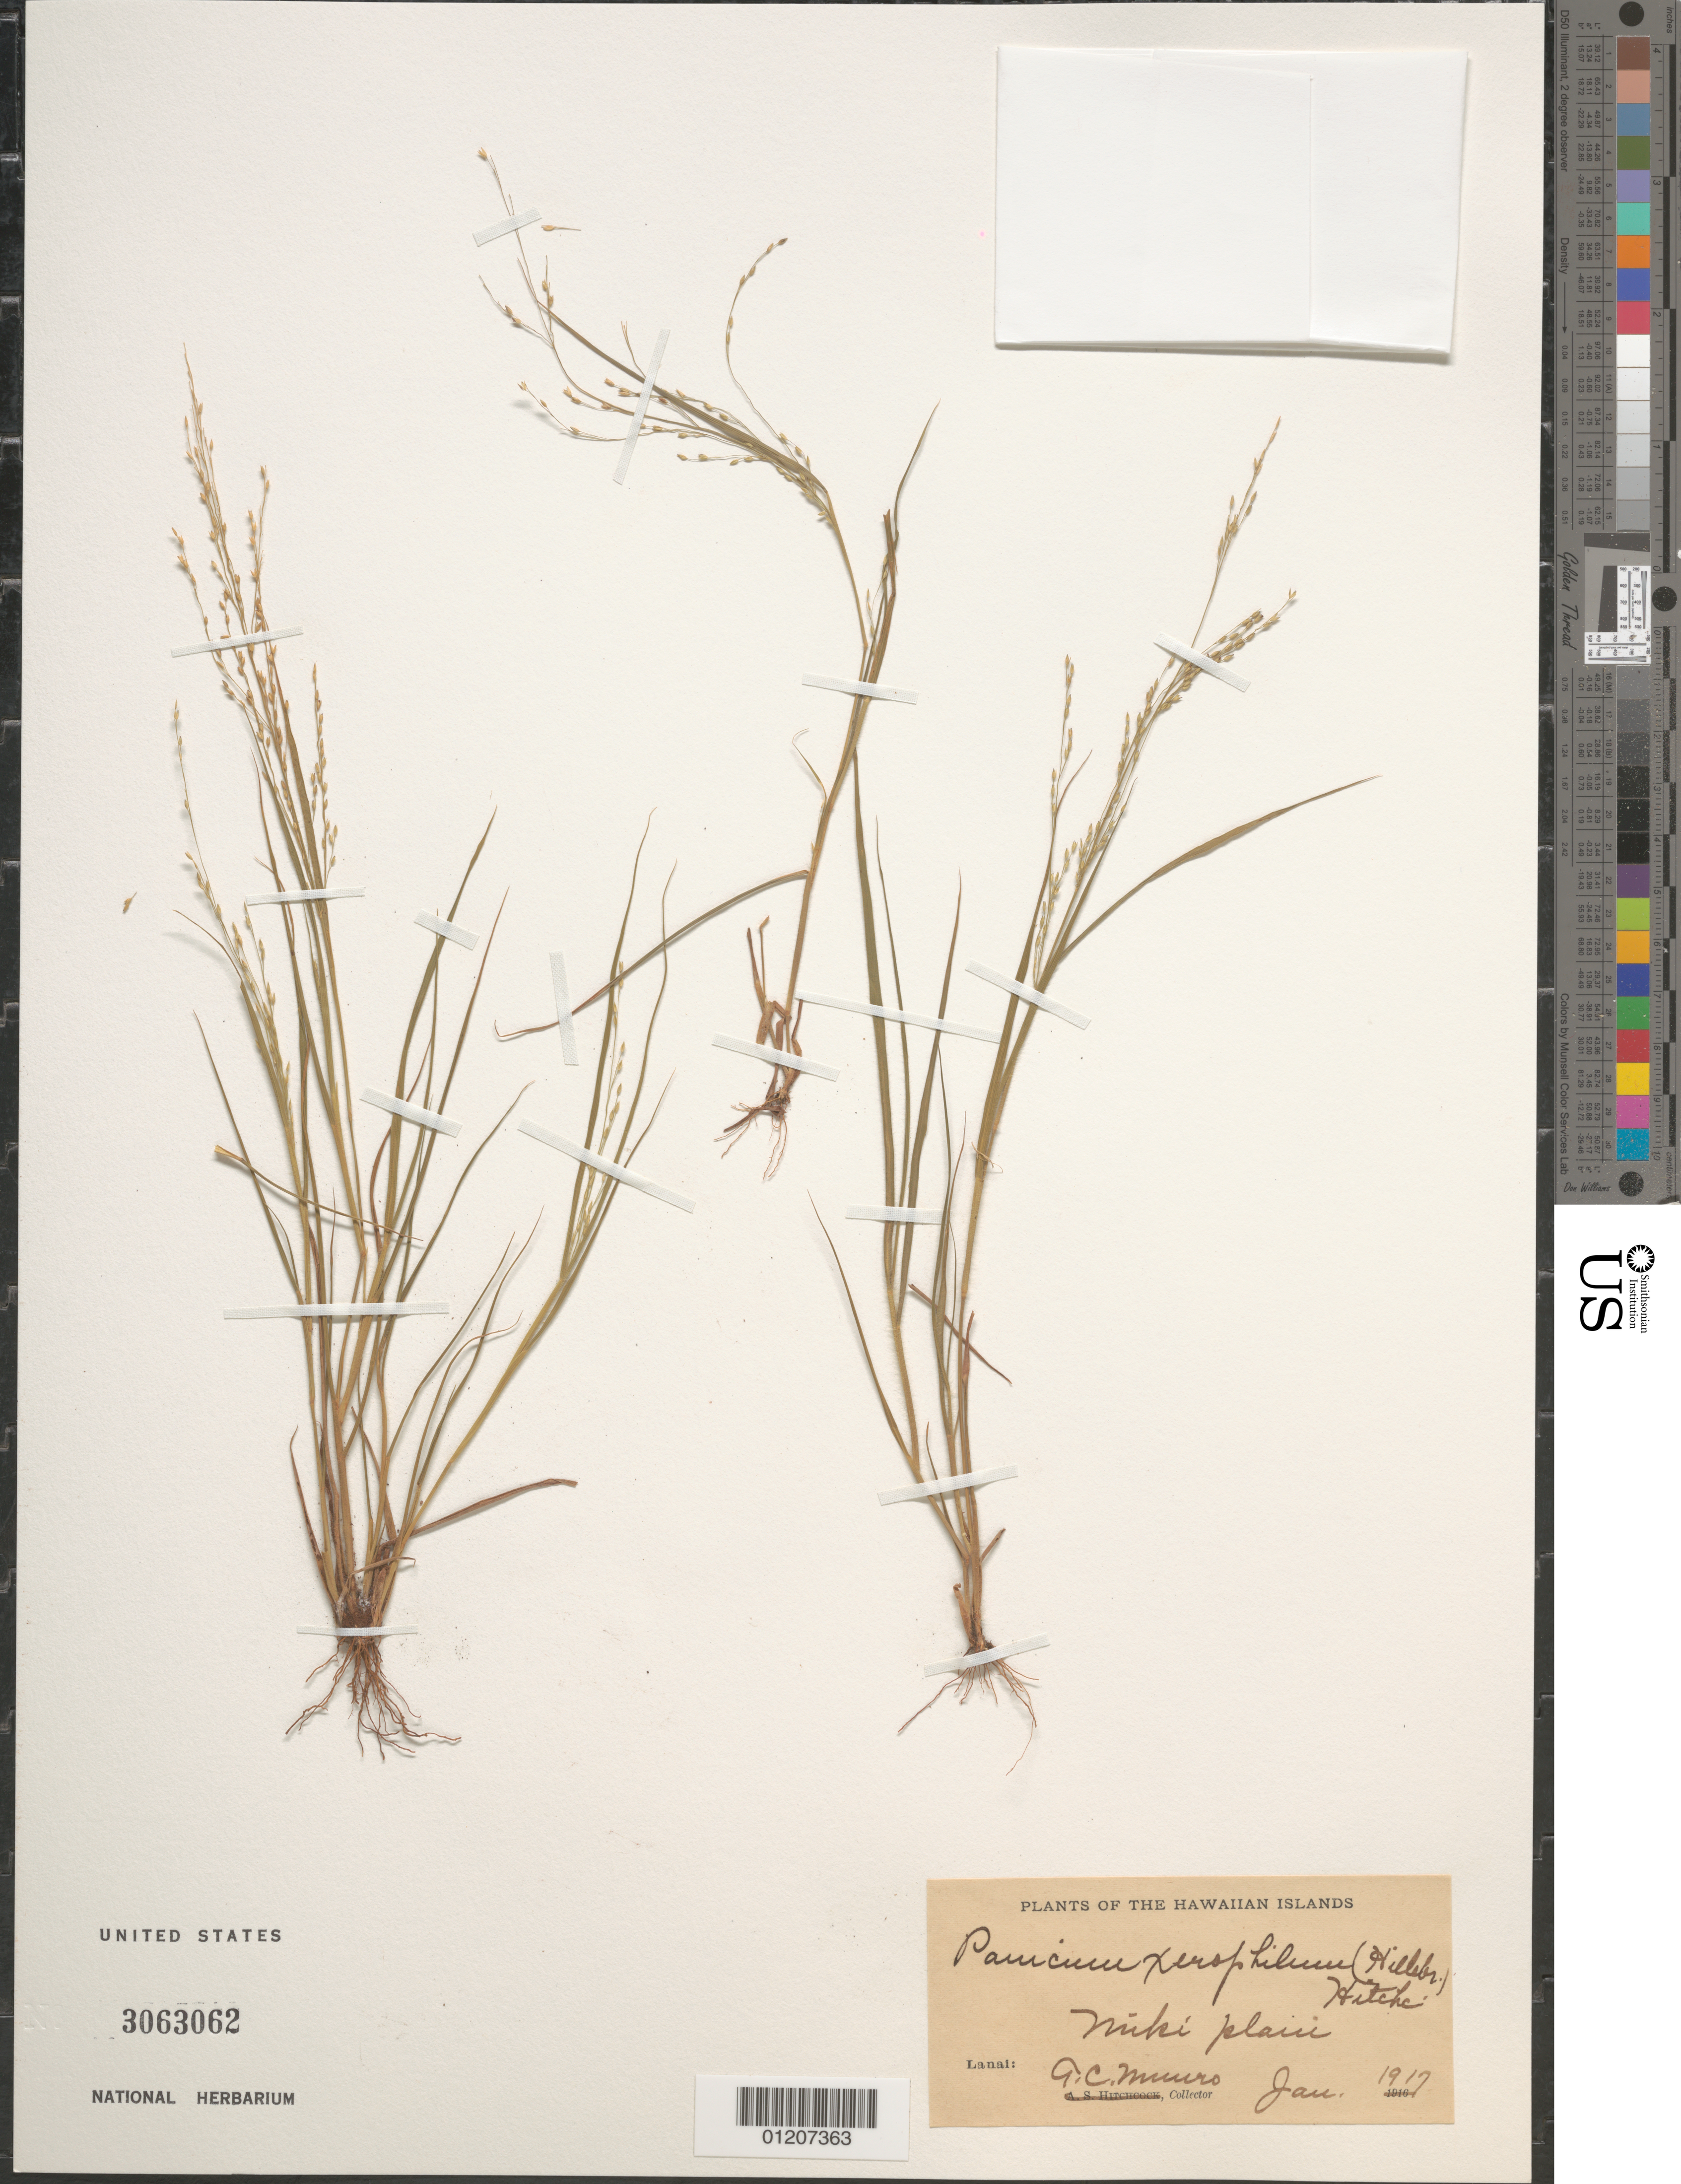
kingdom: Plantae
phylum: Tracheophyta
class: Liliopsida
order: Poales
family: Poaceae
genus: Panicum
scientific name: Panicum xerophilum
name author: (Hillebr.) Hitchc.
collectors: G. C. Munro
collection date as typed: Jan 1917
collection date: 1917-01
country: United States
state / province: Hawaii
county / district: Maui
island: Lana'i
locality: Miki plain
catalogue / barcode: US 3063062